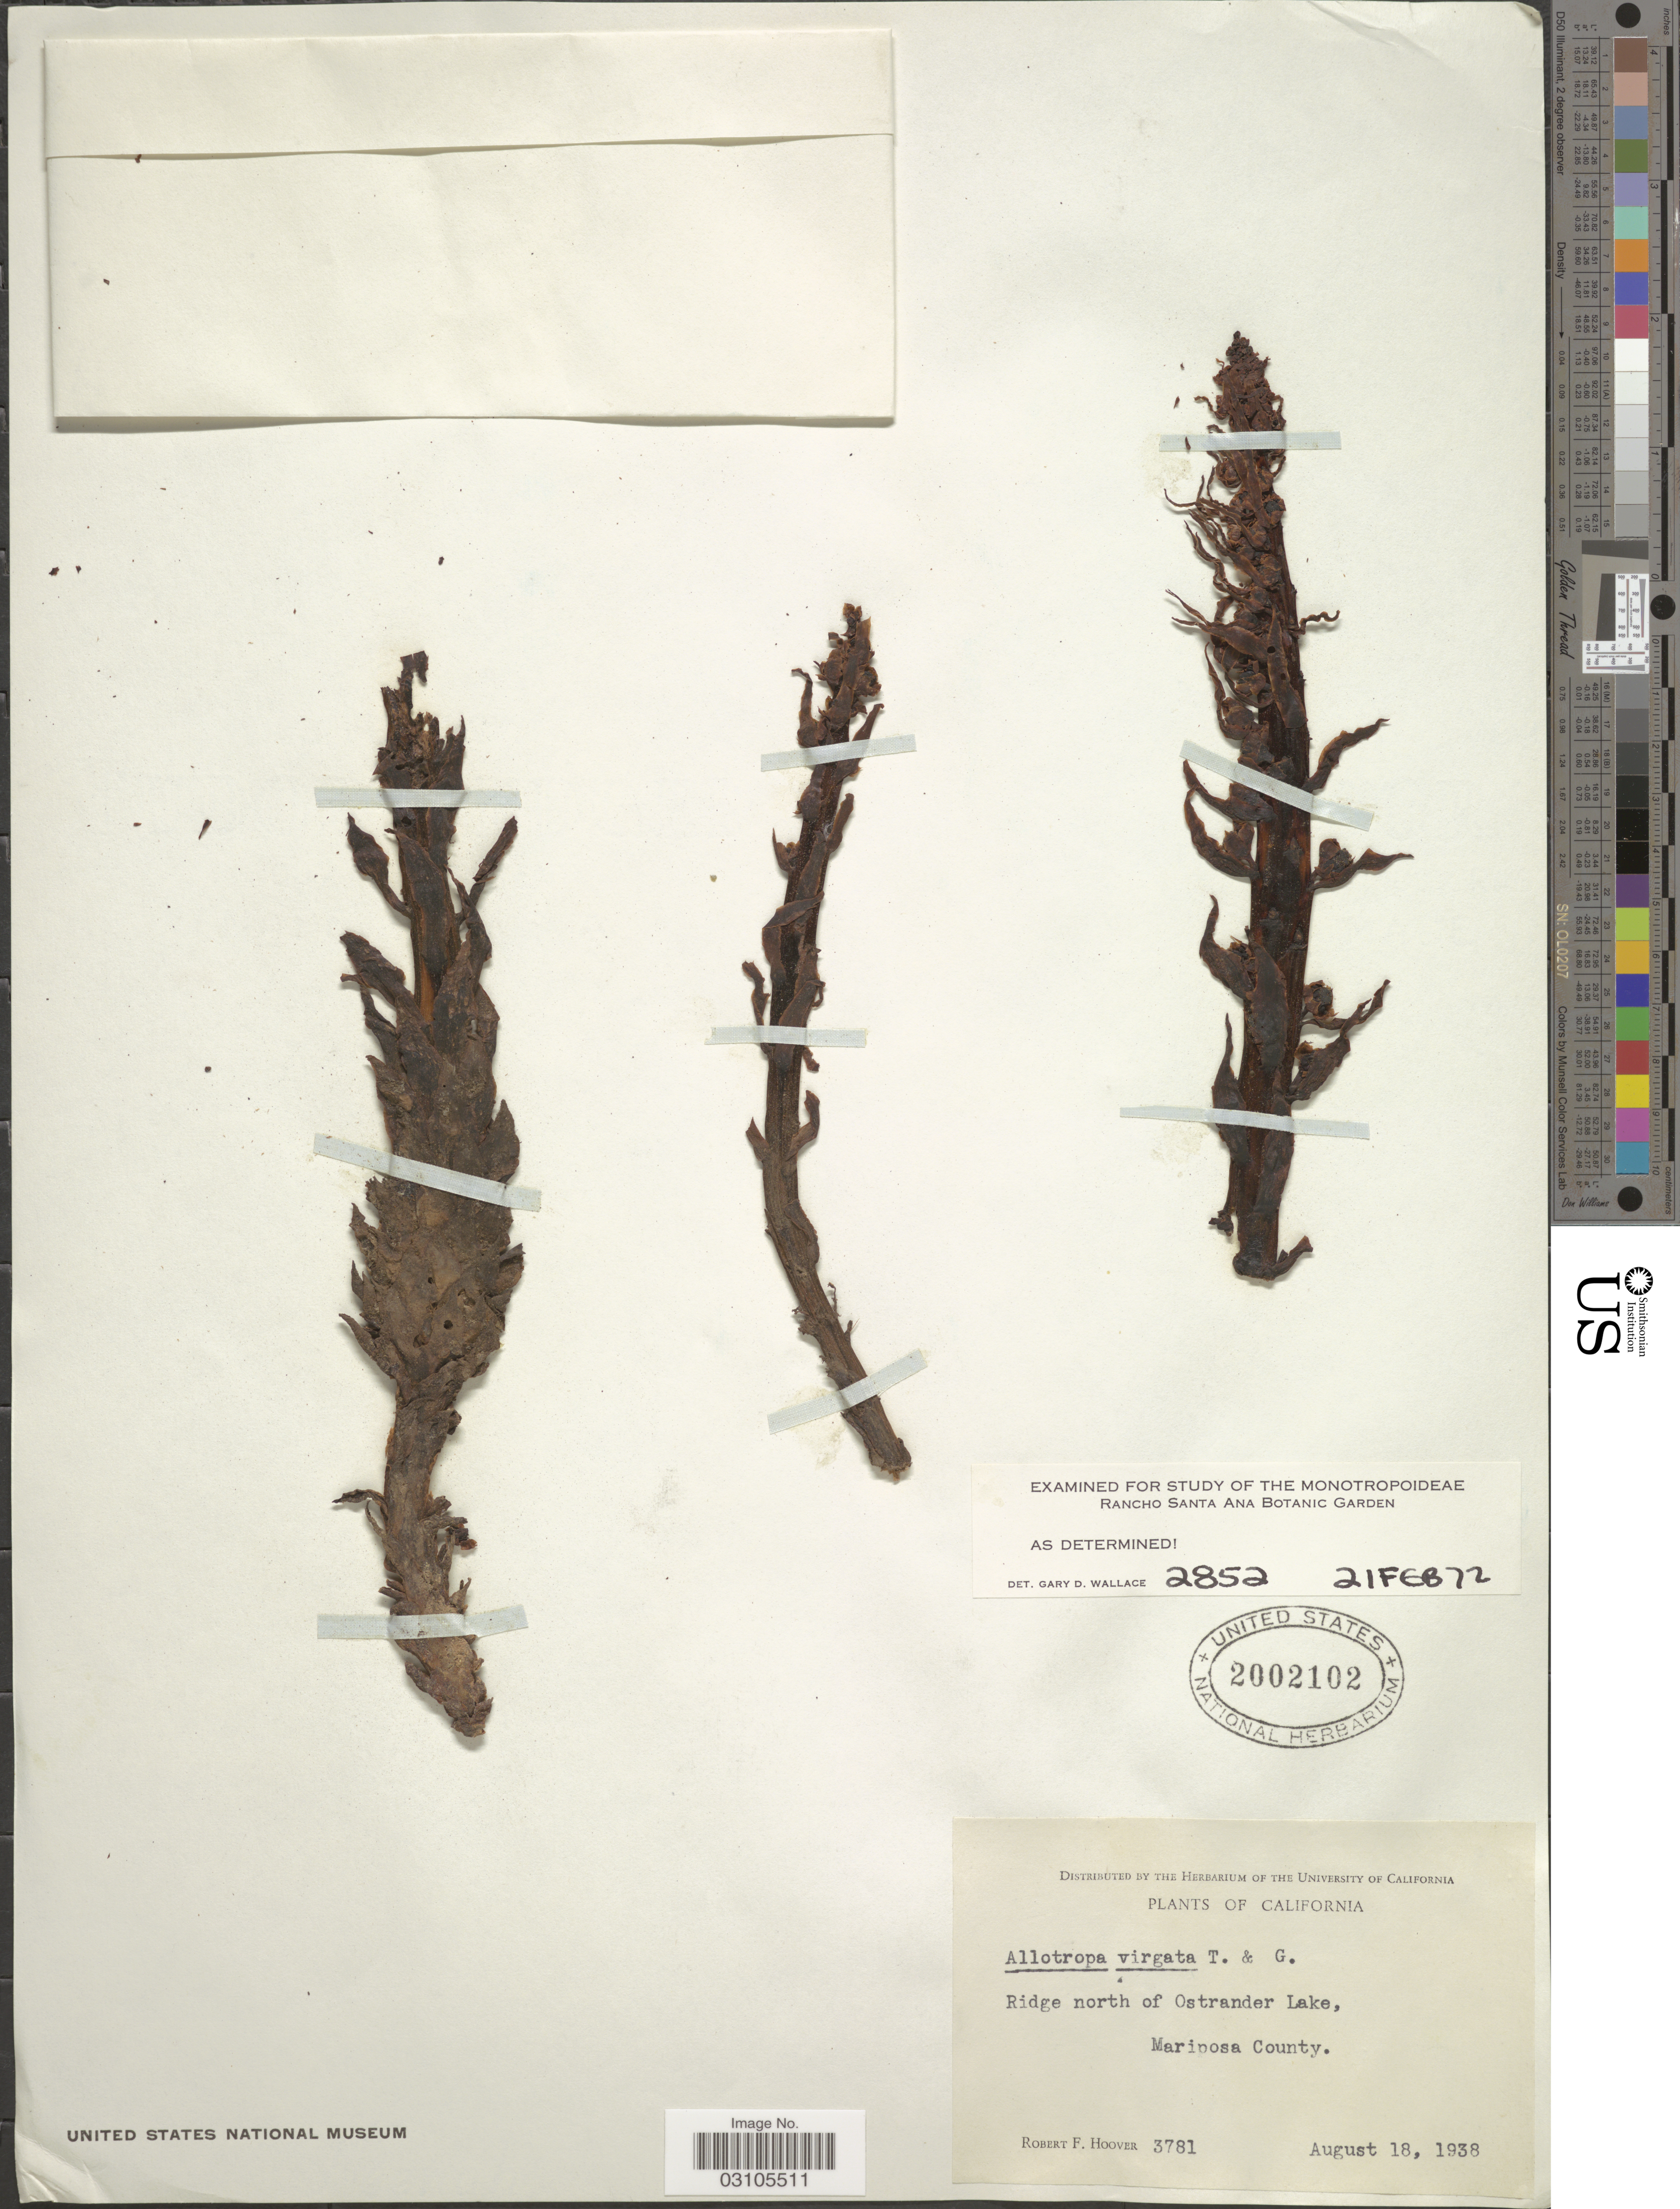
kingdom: Plantae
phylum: Tracheophyta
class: Magnoliopsida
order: Ericales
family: Ericaceae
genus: Allotropa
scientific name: Allotropa virgata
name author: Torr. & A. Gray ex A. Gray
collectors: R. F. Hoover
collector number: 3781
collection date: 1938-08-18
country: United States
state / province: California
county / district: Mariposa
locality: Ridge north of Ostrander Lake, Mariposa County.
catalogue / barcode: US 2002102